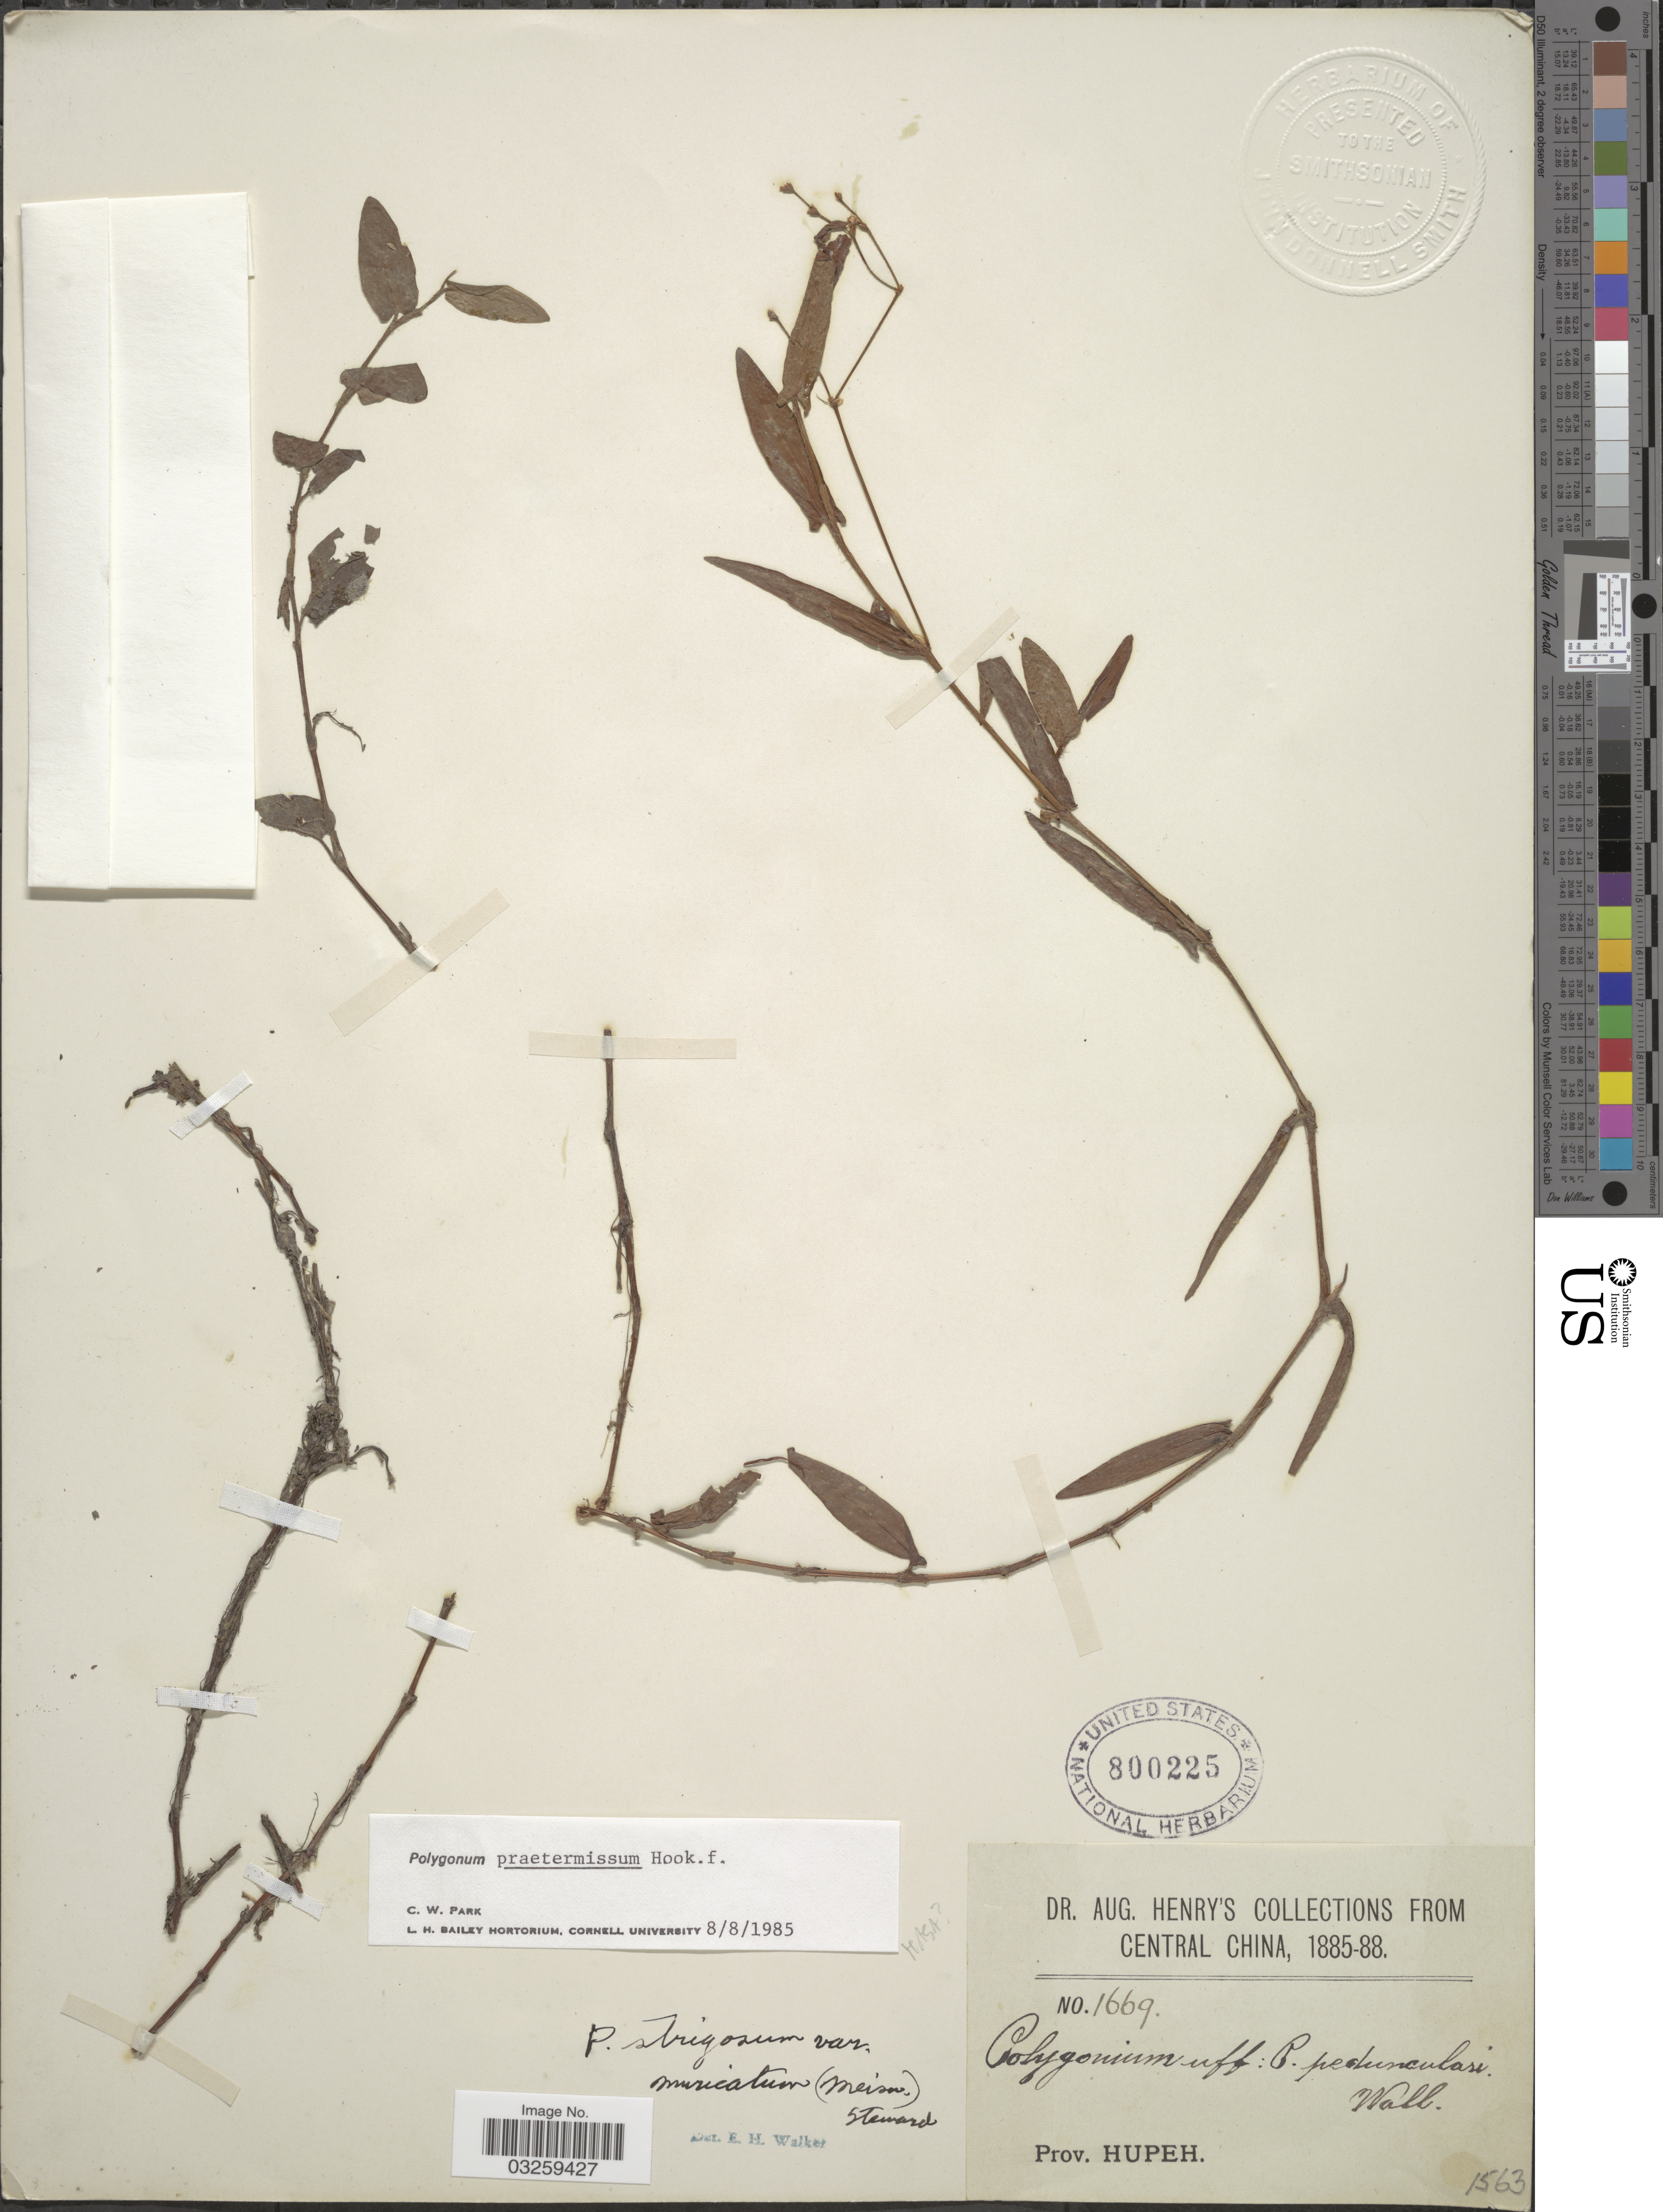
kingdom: Plantae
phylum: Tracheophyta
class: Magnoliopsida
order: Caryophyllales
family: Polygonaceae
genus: Polygonum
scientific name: Polygonum praetermissum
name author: Hook. f.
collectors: A. Henry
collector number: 1669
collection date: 1885/1888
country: China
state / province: Hubei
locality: Central China, Prov. Hupeh.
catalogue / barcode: US 800225